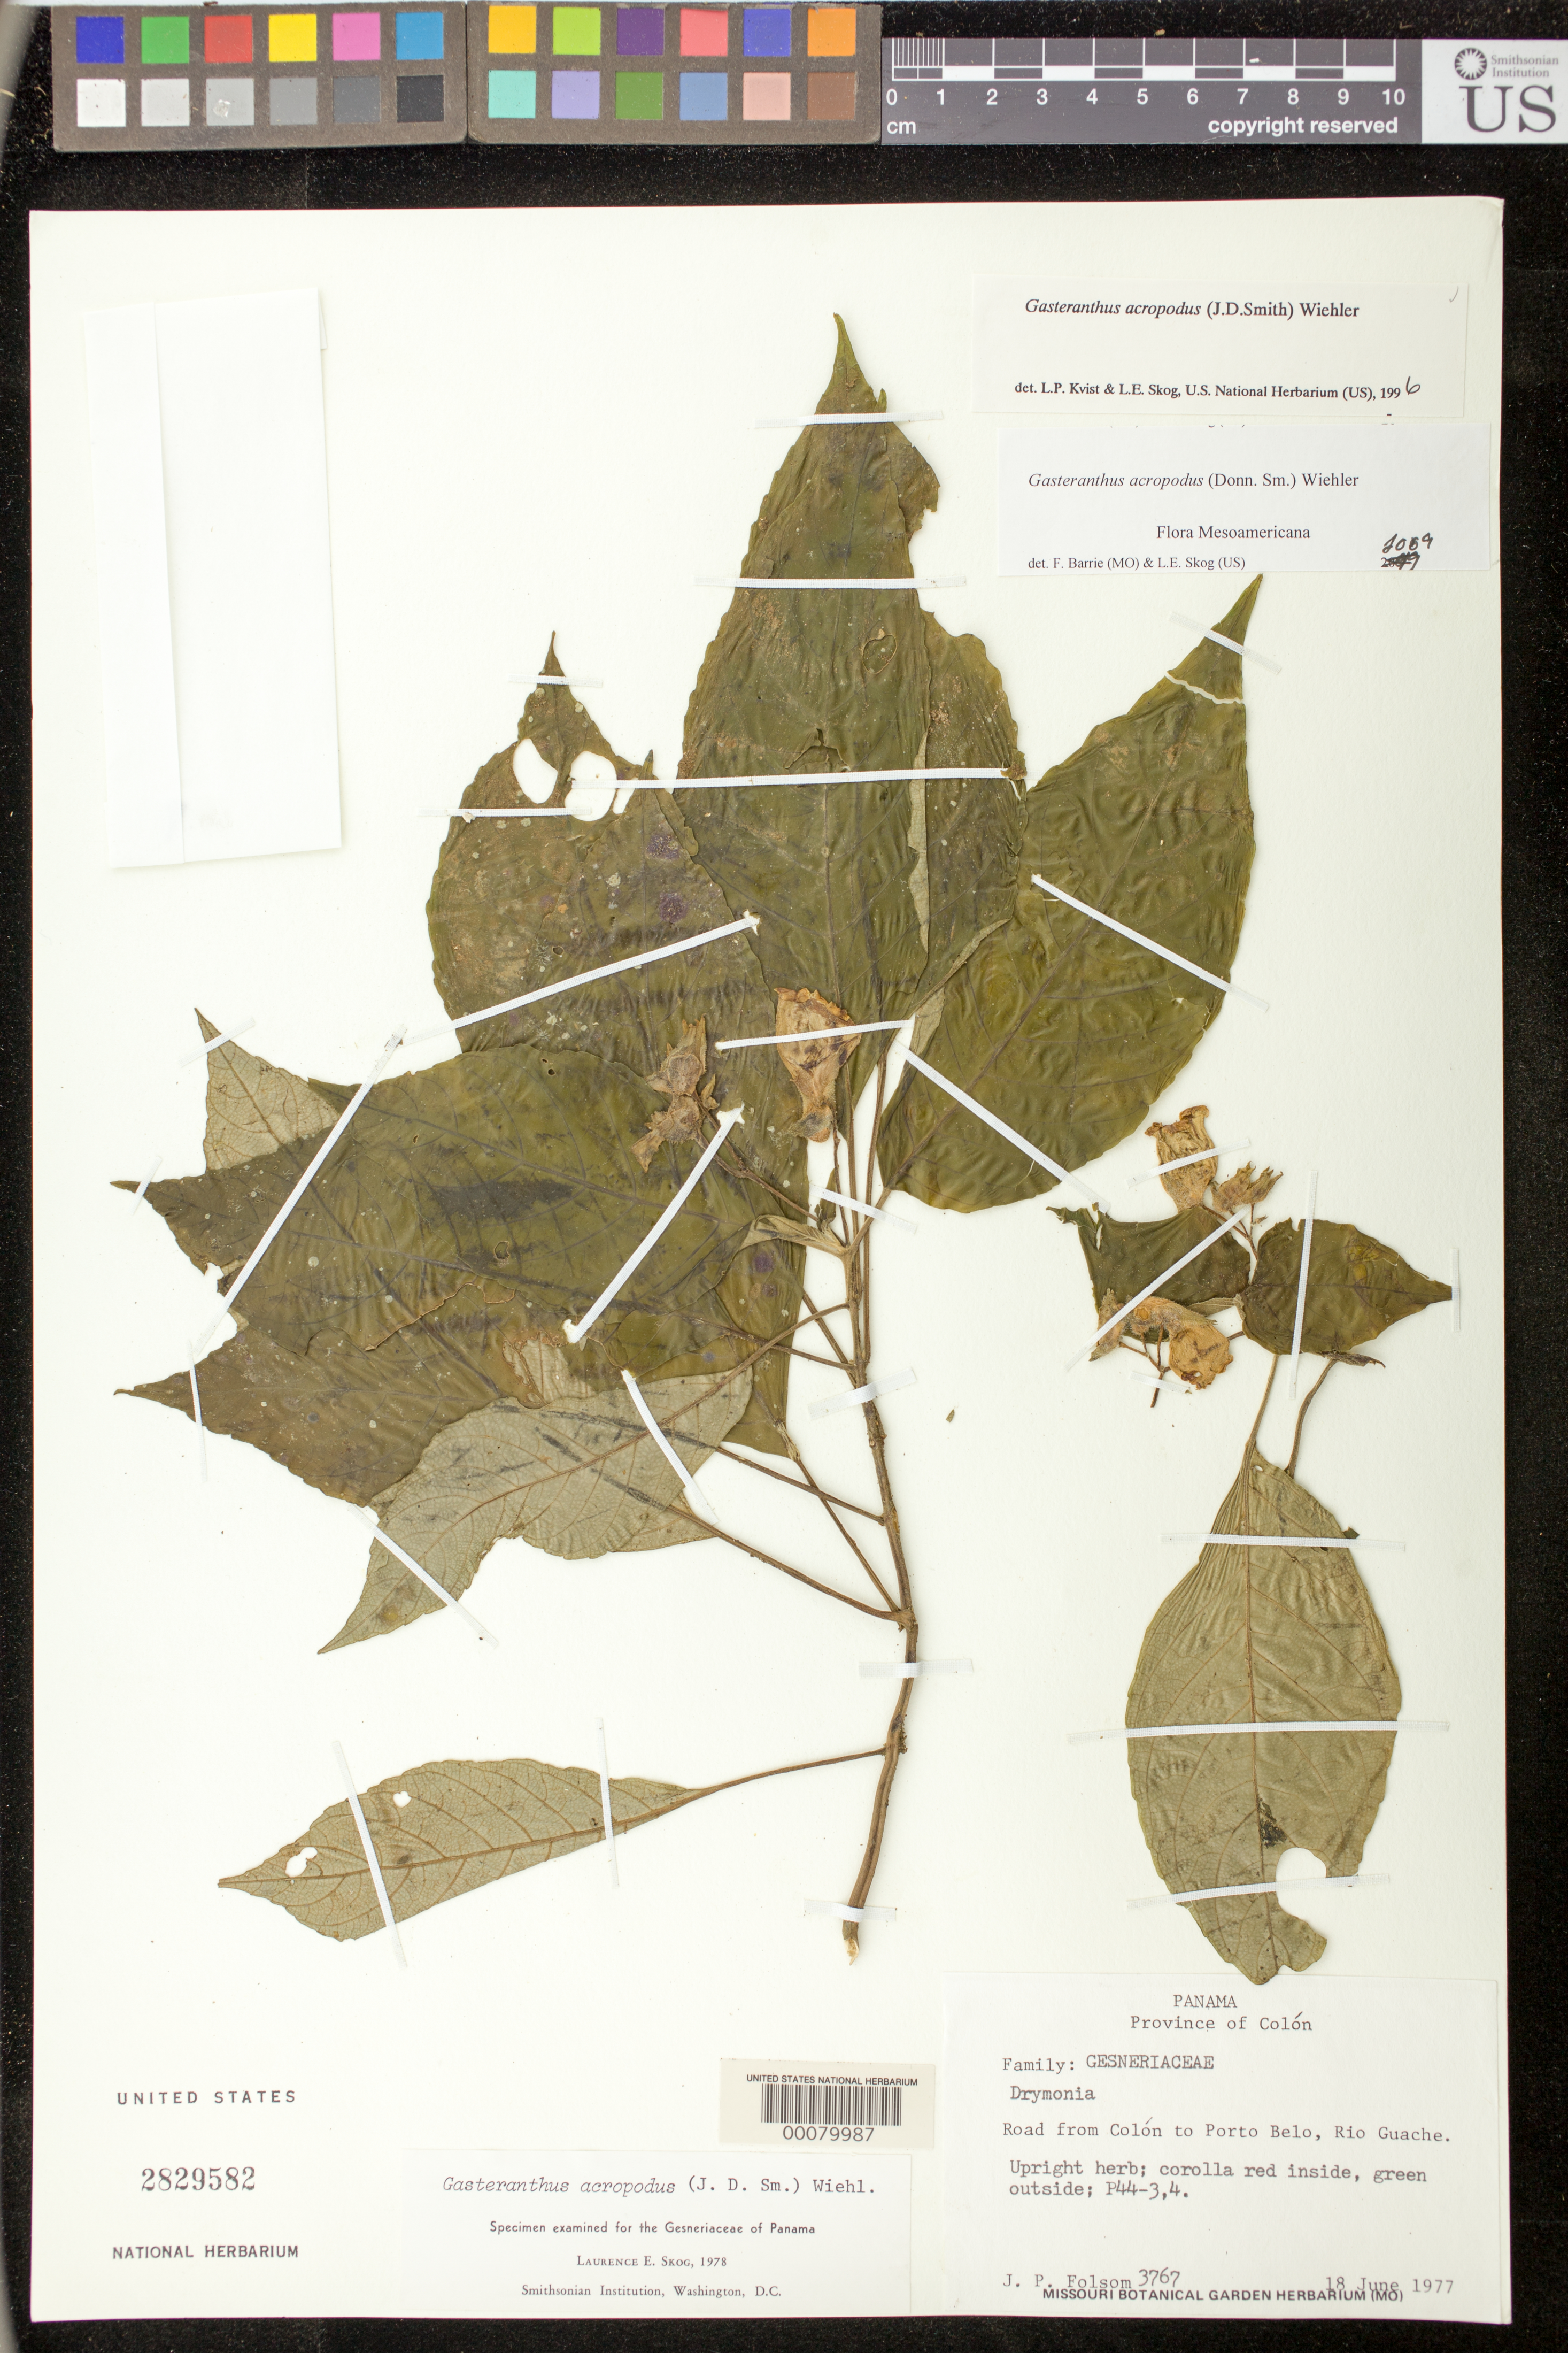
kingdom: Plantae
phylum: Tracheophyta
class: Magnoliopsida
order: Lamiales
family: Gesneriaceae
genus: Gasteranthus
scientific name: Gasteranthus acropodus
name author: (Donn. Sm.) Wiehler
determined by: Skog, Laurence E.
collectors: J. P. Folsom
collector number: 3767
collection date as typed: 18 Jun 1977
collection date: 1977-06-18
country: Panama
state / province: Colón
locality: Road from Colón to Porto Belo, Rio Guache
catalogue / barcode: US 2829582